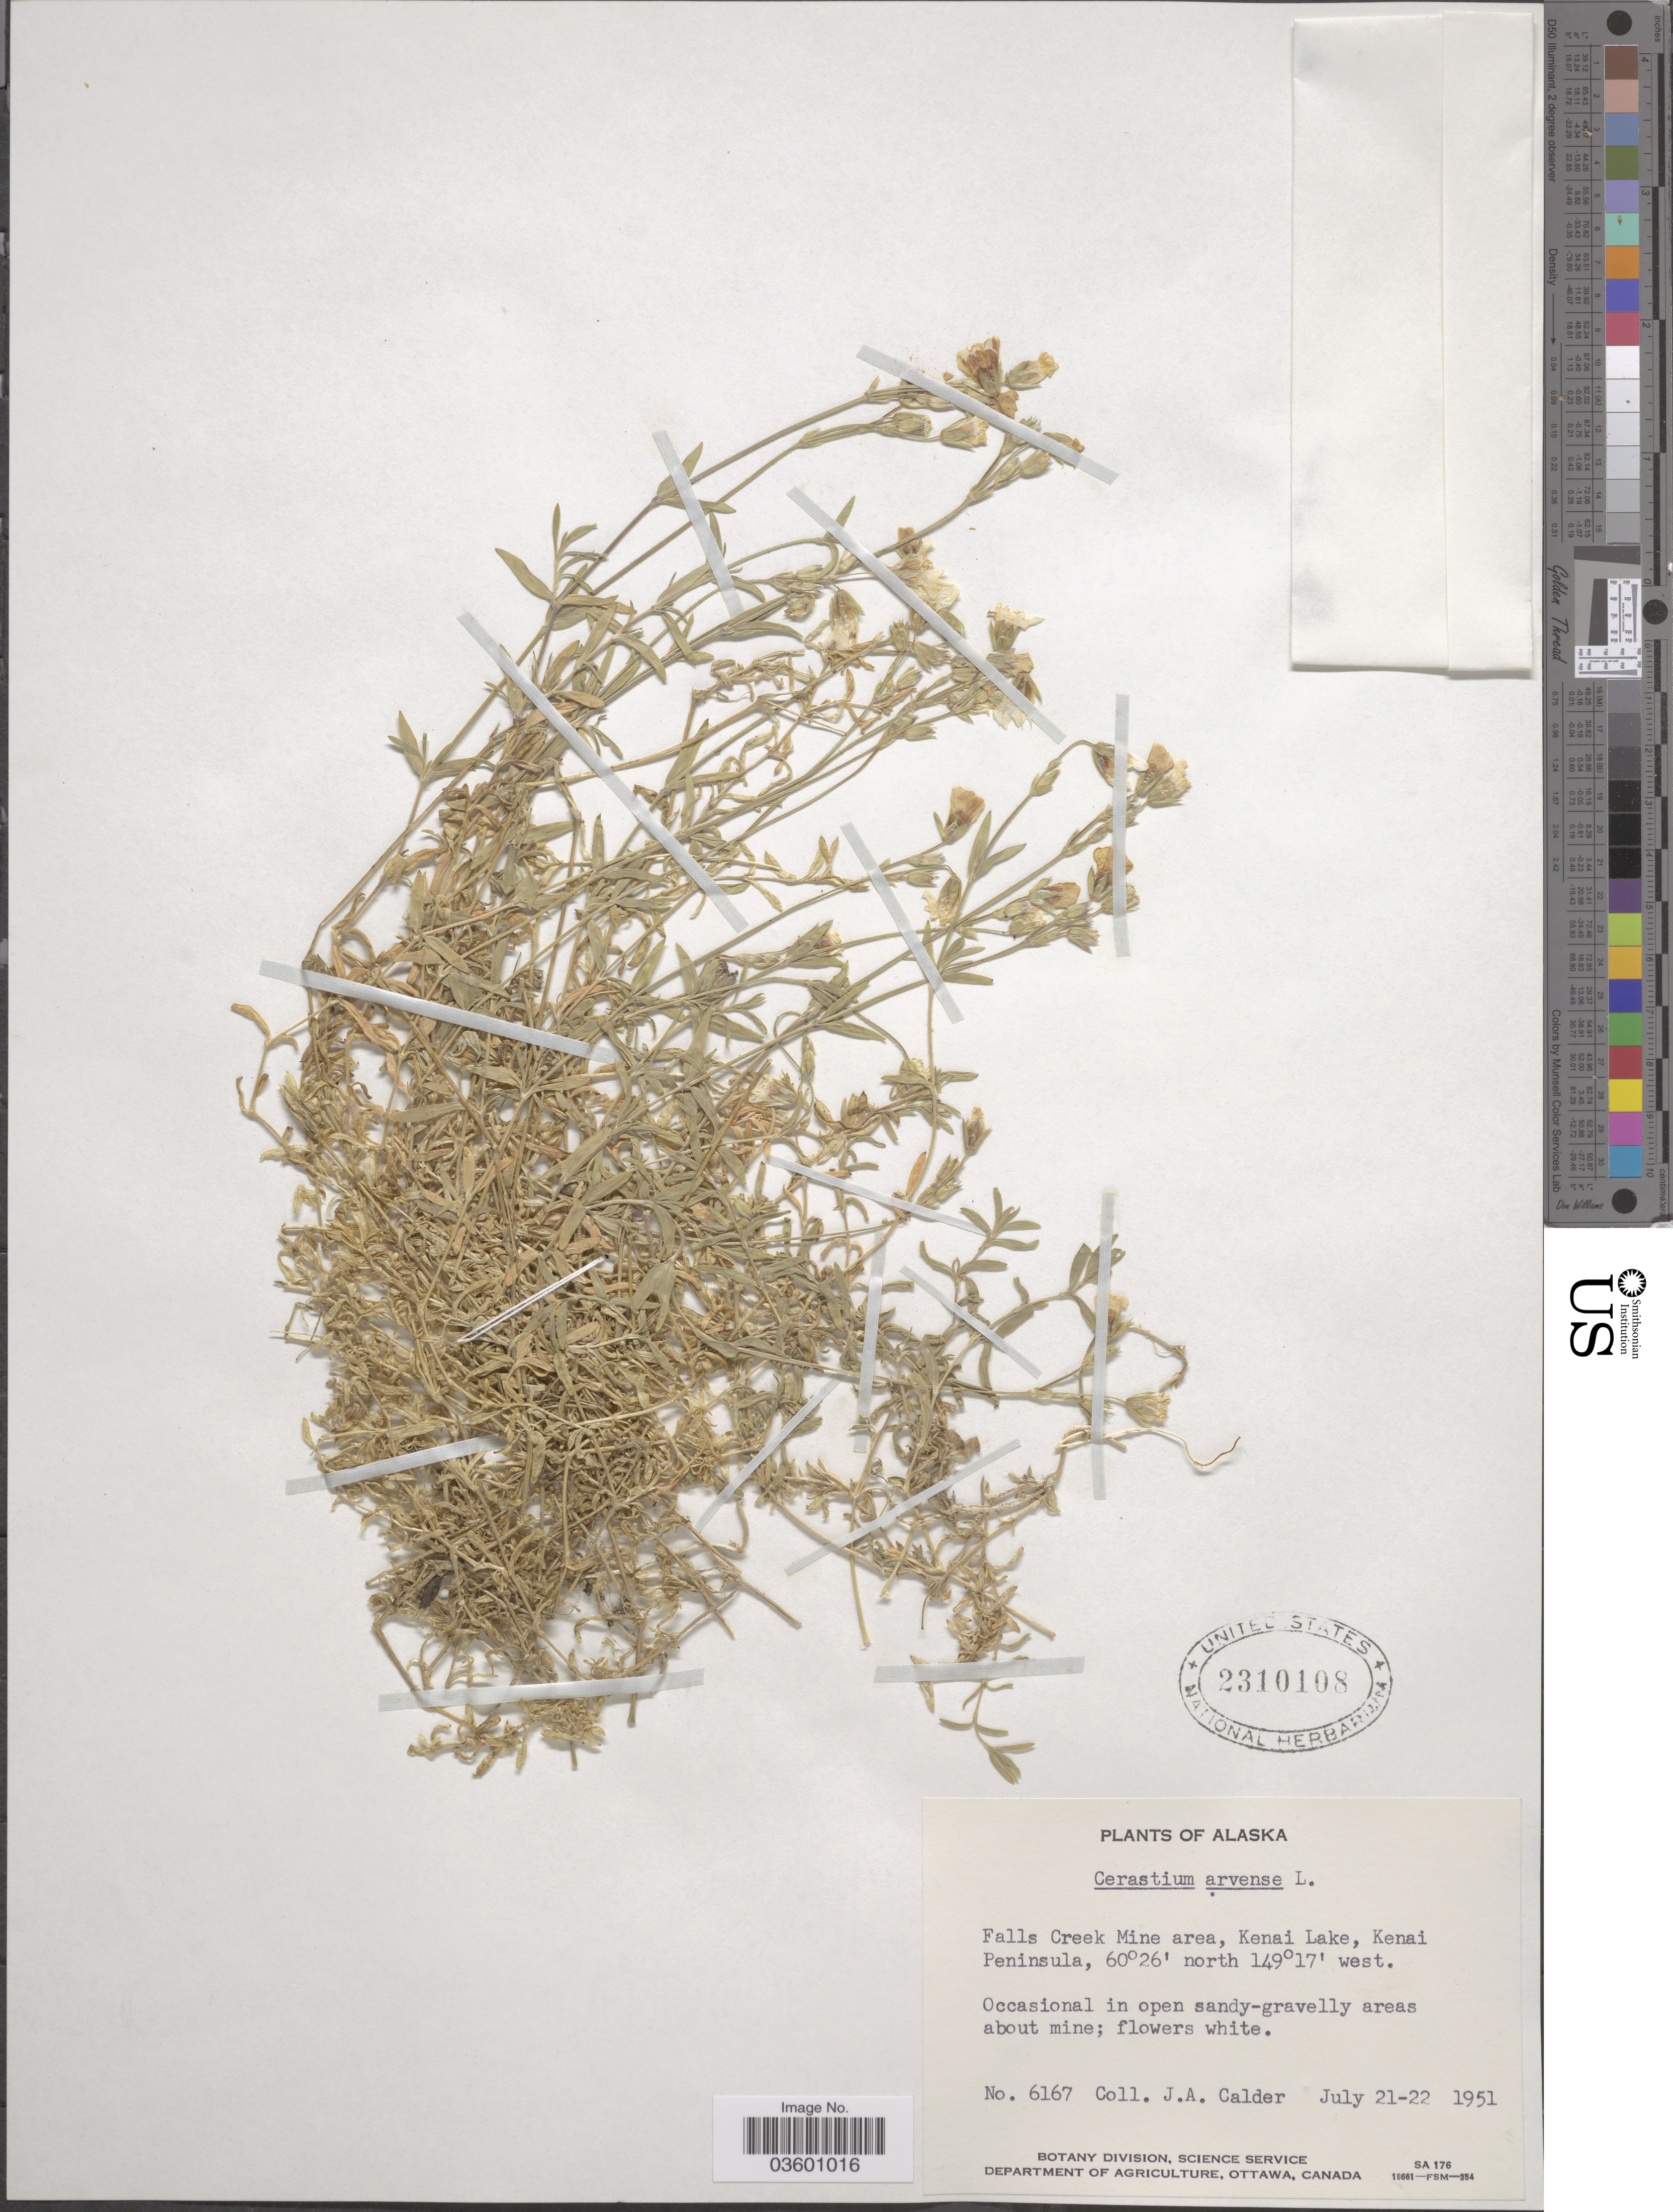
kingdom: Plantae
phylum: Tracheophyta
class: Magnoliopsida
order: Caryophyllales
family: Caryophyllaceae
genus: Cerastium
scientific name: Cerastium arvense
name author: L.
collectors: J. A. Calder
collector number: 6167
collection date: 1951-07-21/1951-07-22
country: United States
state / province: Alaska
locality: Falls Creek Mine area, Kenai Lake, Kenai Peninsula.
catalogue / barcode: US 2310108